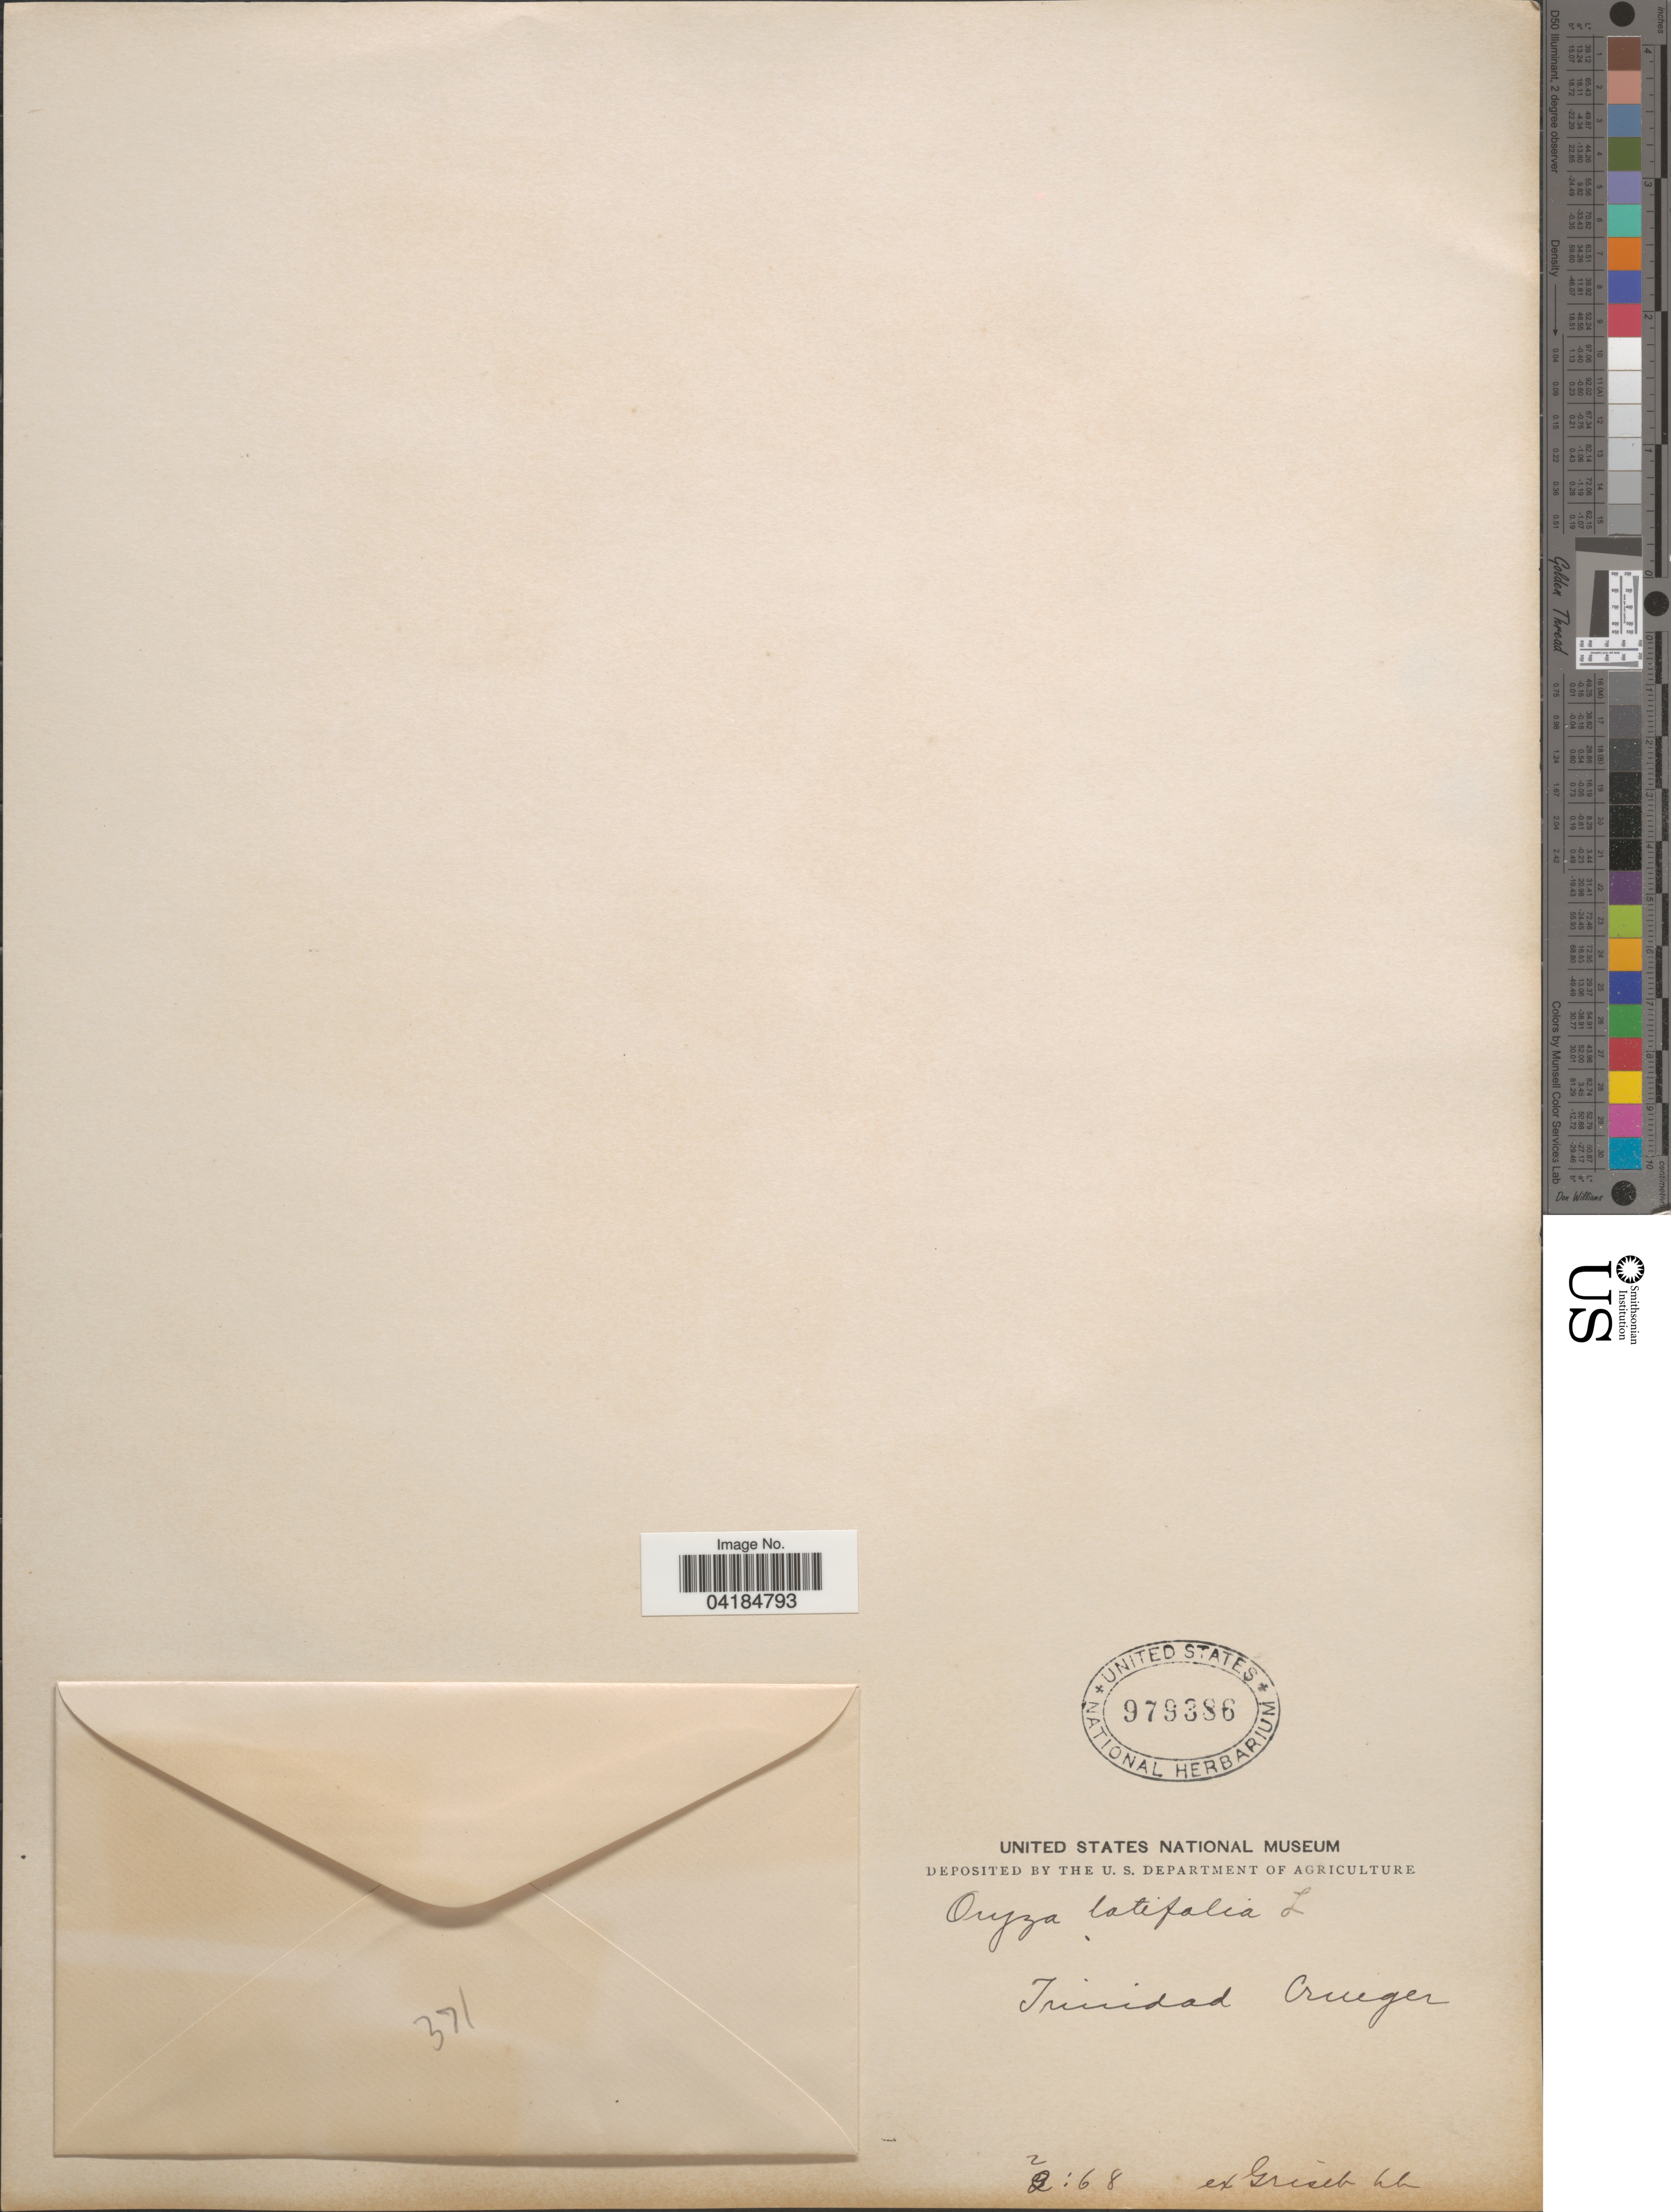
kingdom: Plantae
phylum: Tracheophyta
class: Liliopsida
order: Poales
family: Poaceae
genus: Oryza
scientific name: Oryza latifolia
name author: Desv.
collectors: Crueger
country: Trinidad and Tobago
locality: Trinidad.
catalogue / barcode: US 979386